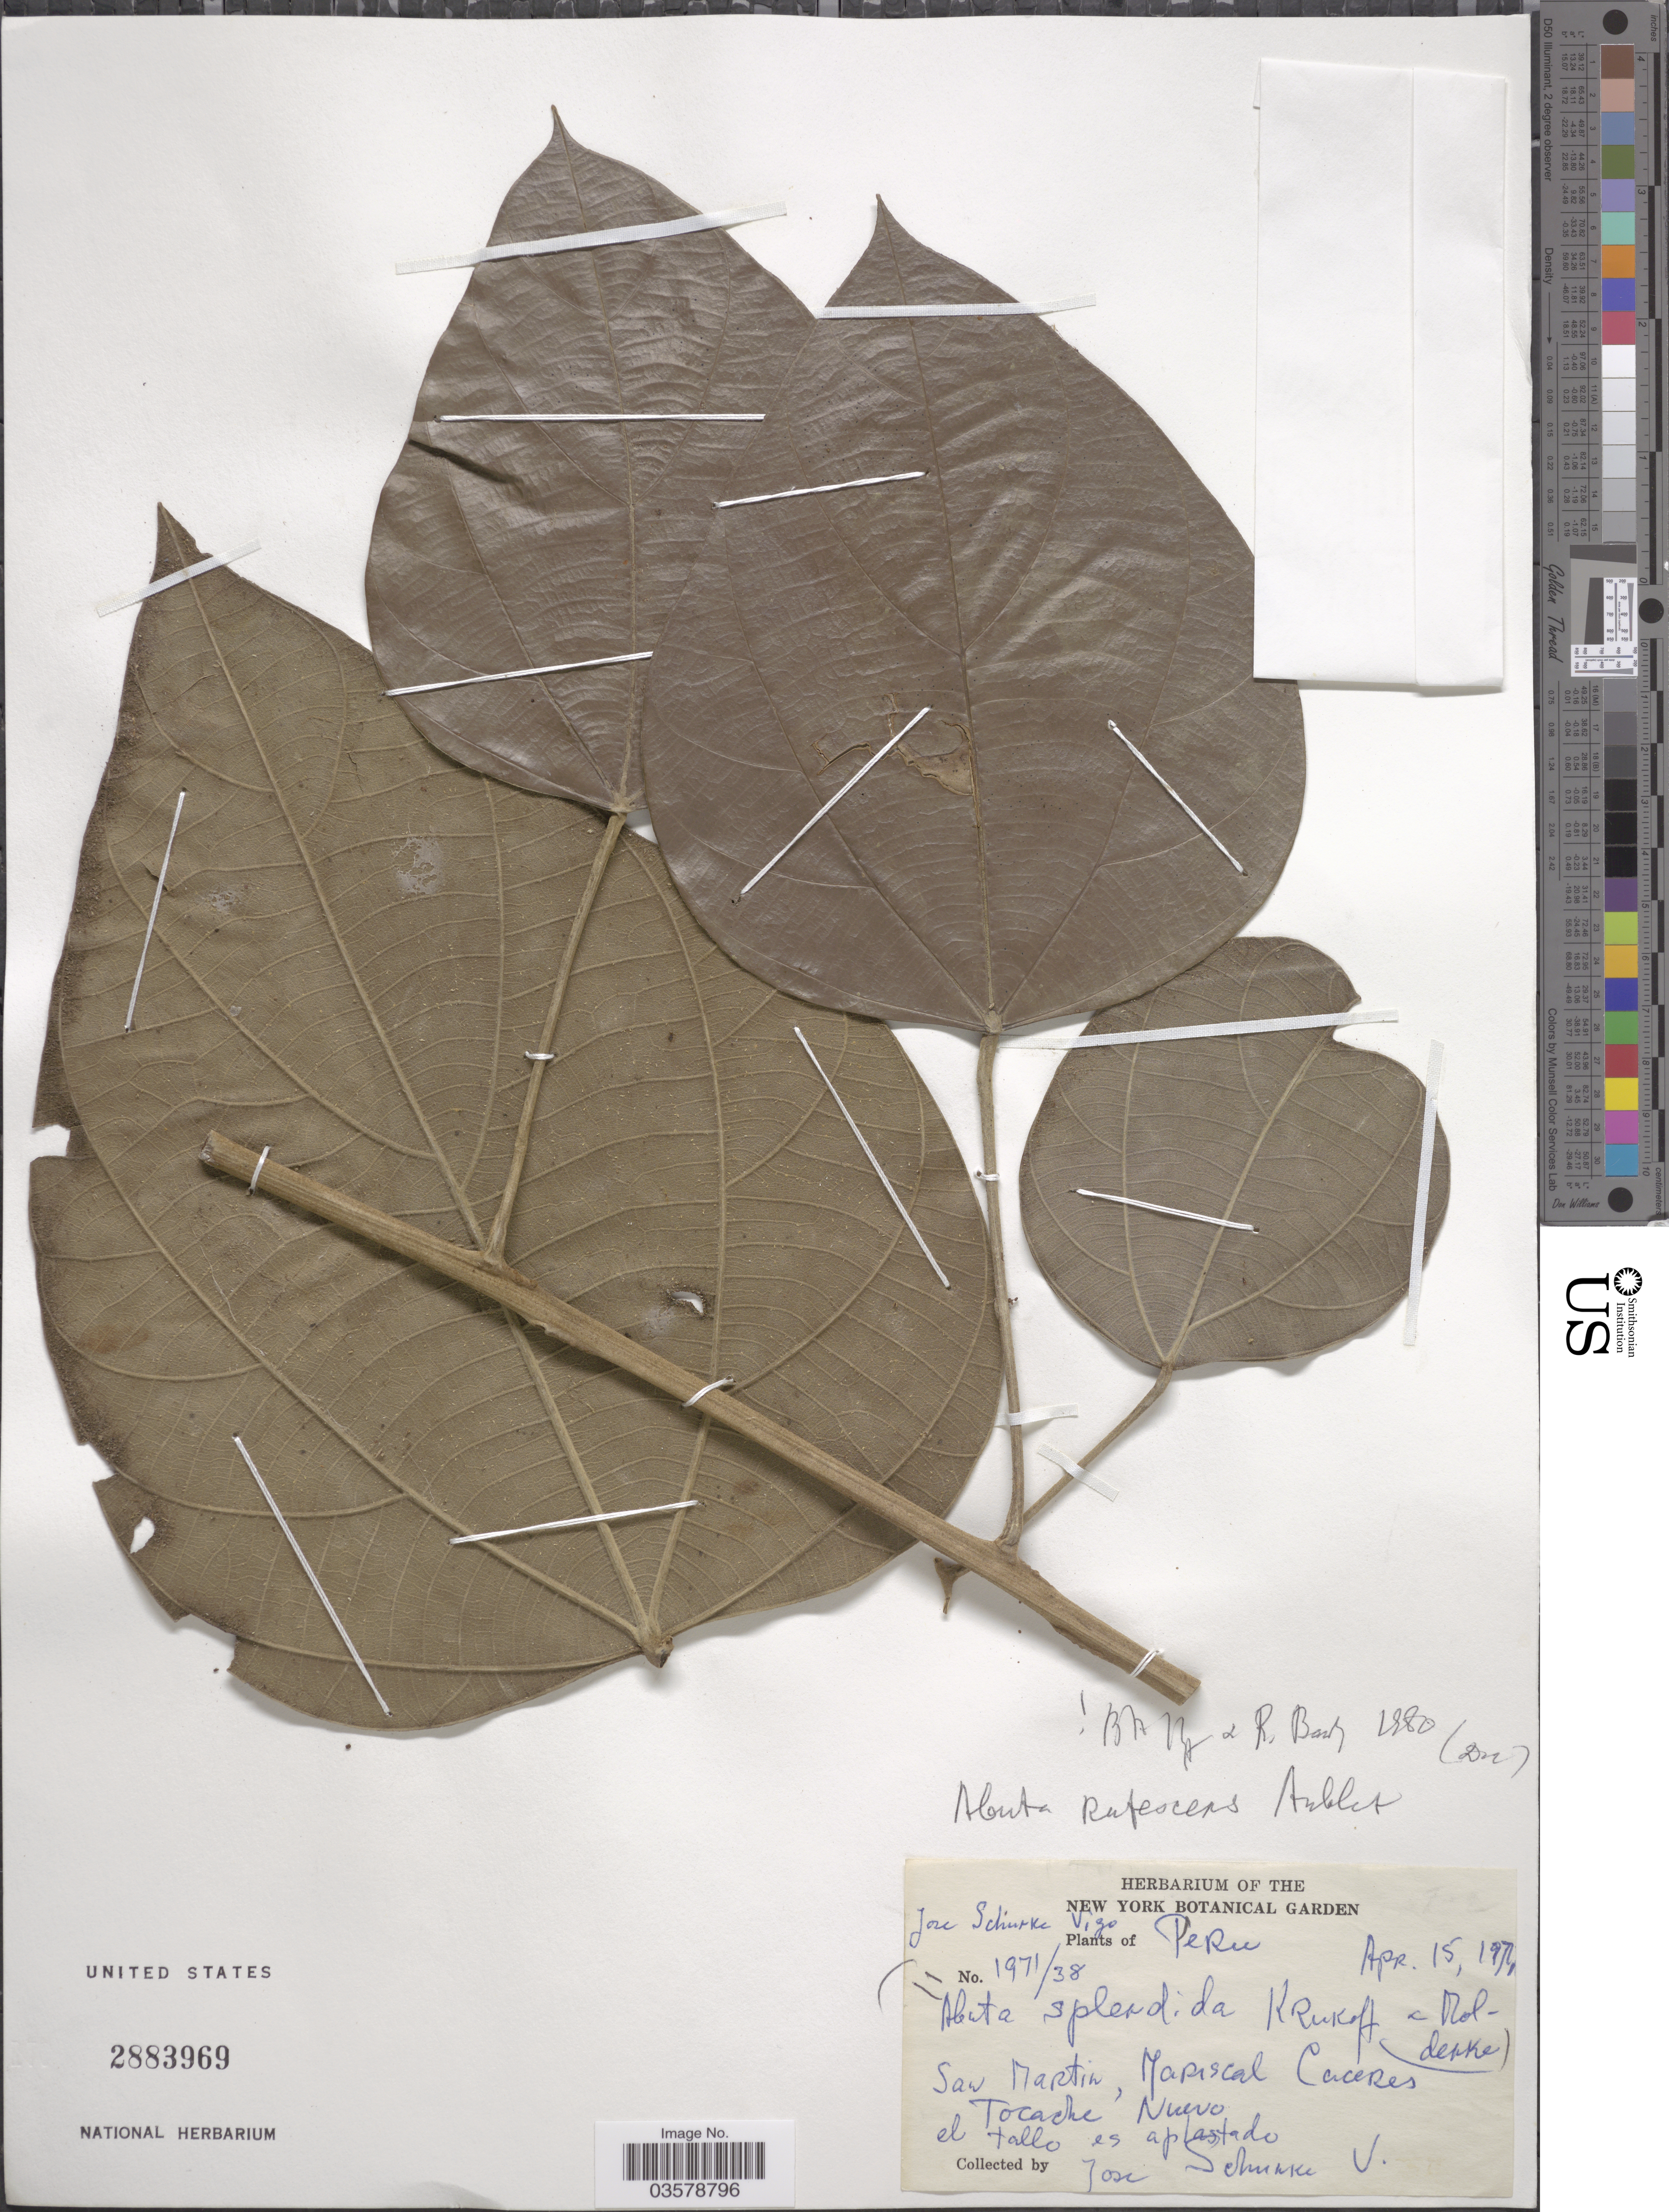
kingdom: Plantae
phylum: Tracheophyta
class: Magnoliopsida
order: Ranunculales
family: Menispermaceae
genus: Abuta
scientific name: Abuta rufescens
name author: Aubl.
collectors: J. Schunke Vigo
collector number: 1971/38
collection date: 1971-04-15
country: Peru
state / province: San Martín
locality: Mariscal Caceres, Tocache Nuevo.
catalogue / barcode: US 2883969